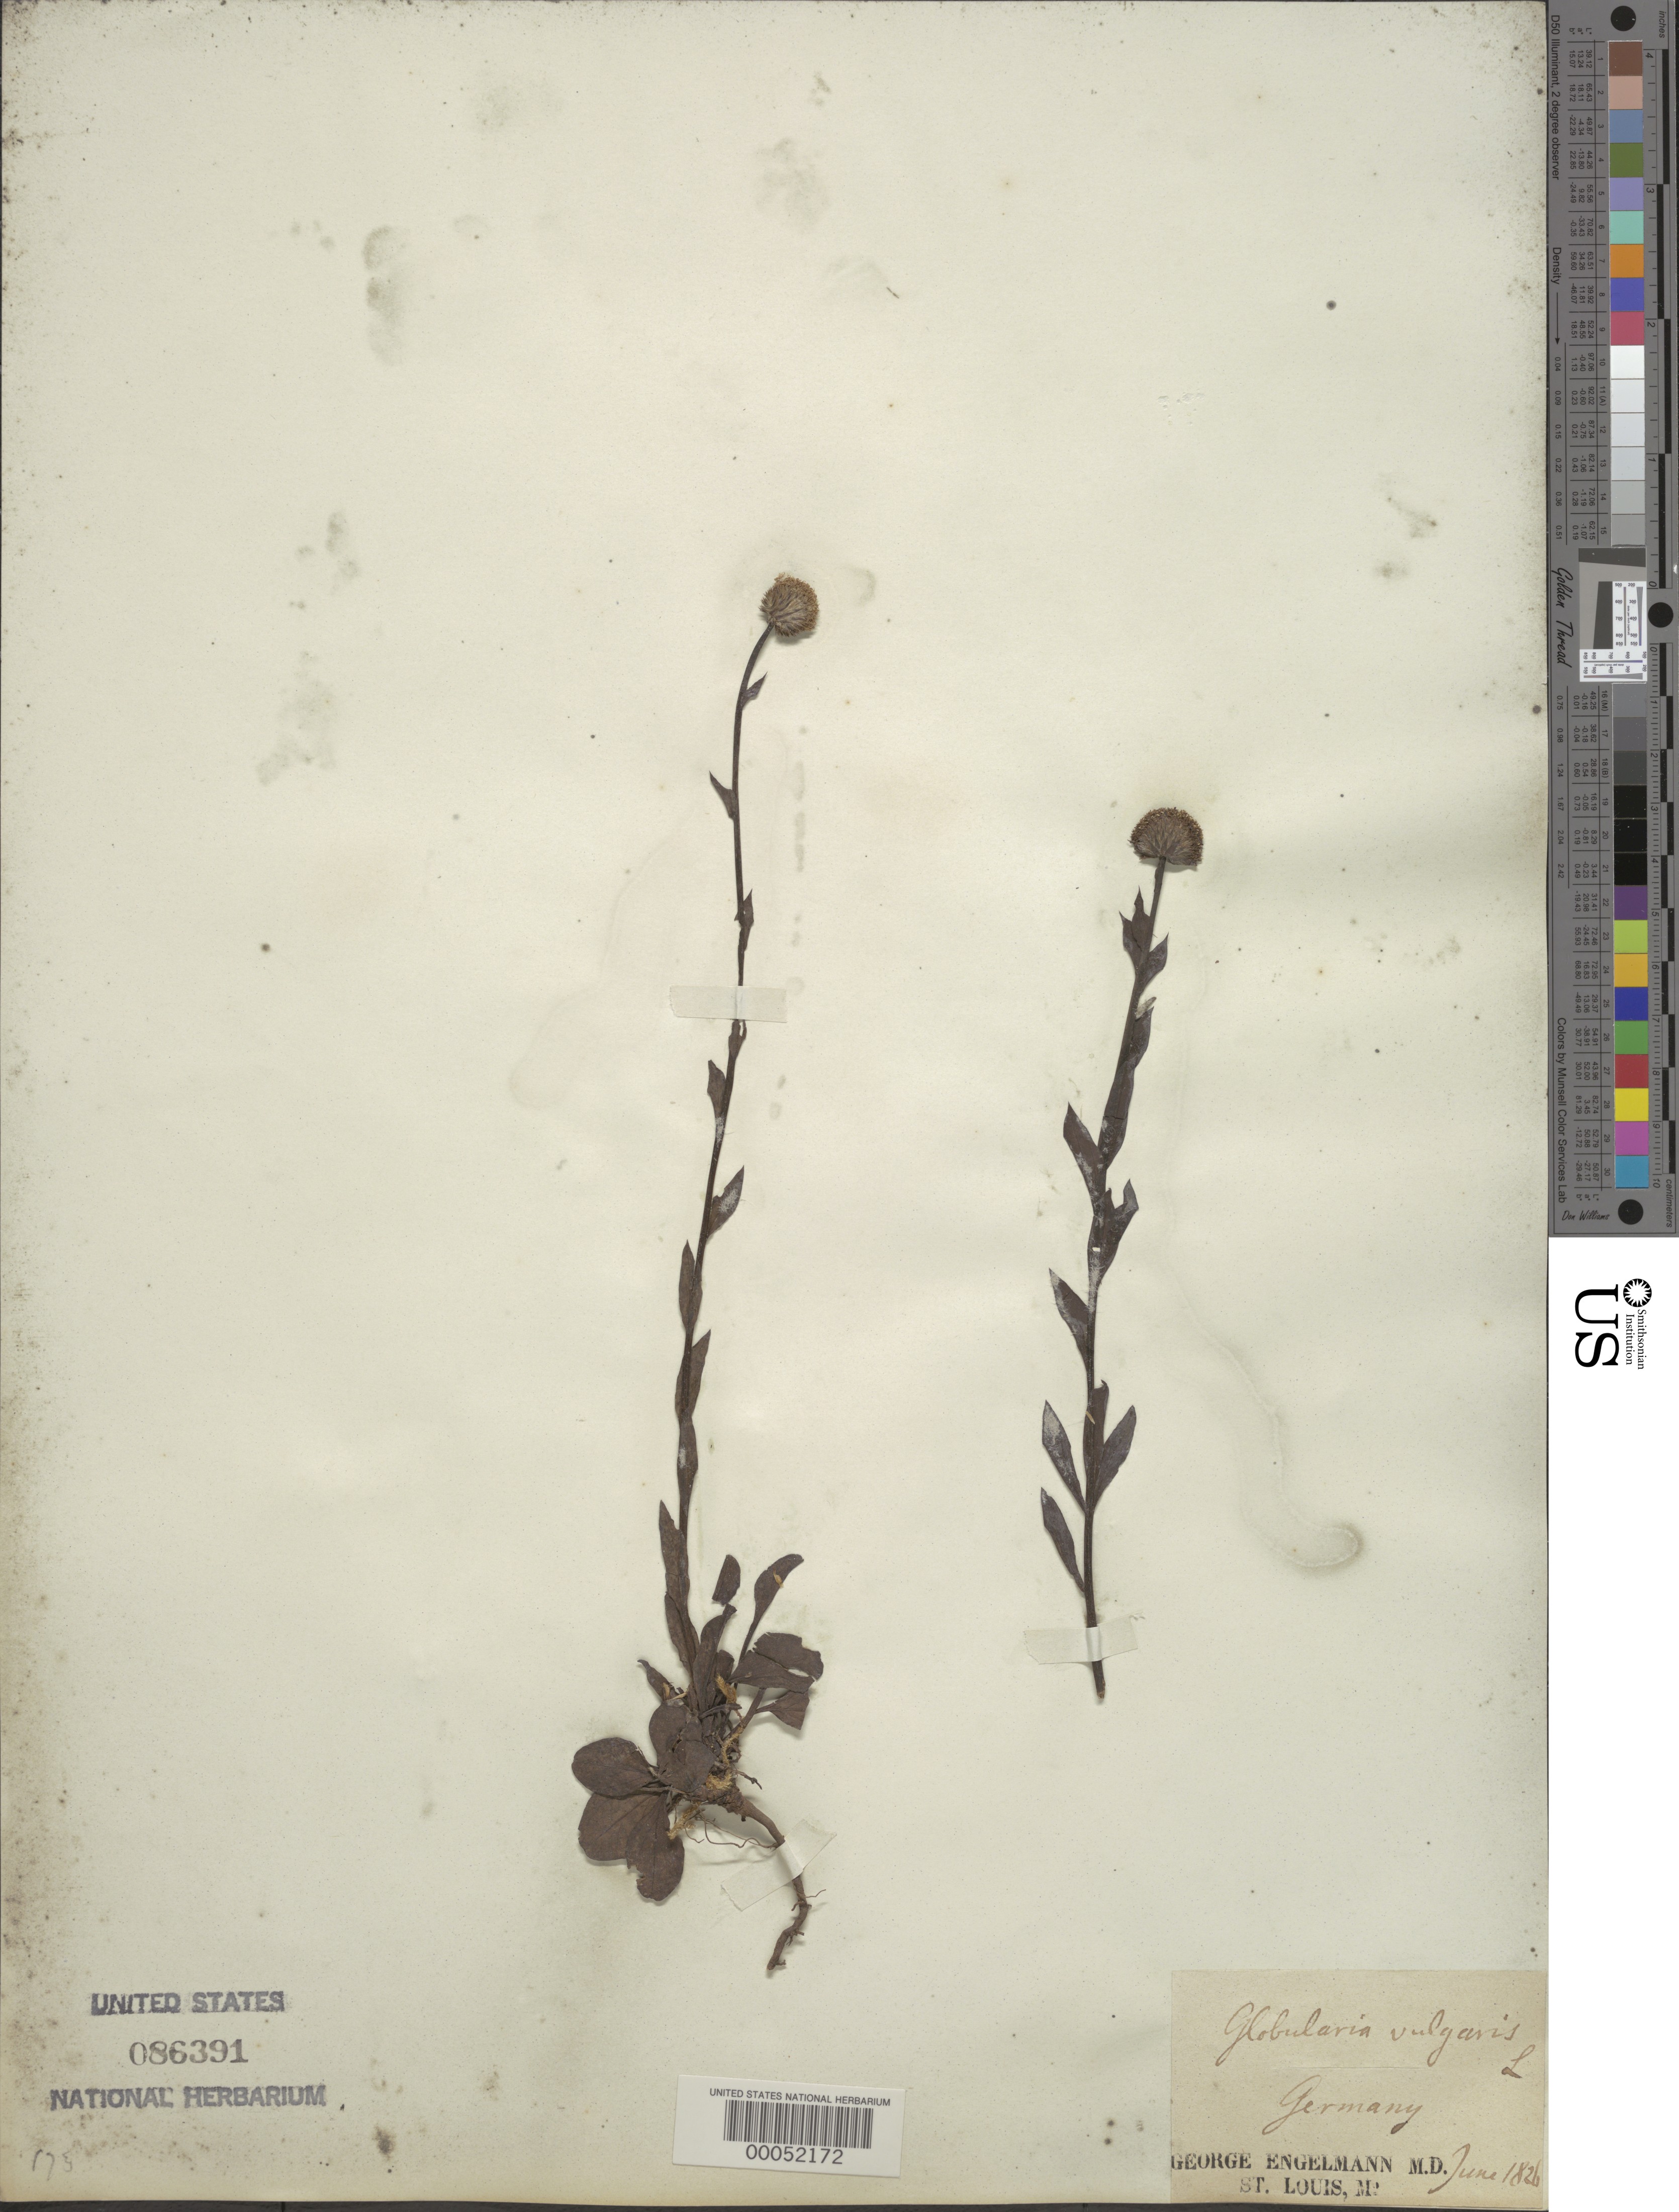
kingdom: Plantae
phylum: Tracheophyta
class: Magnoliopsida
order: Lamiales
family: Plantaginaceae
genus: Globularia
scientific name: Globularia vulgaris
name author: L.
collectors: G. Engelmann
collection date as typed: Jun 1826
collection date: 1826-06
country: Germany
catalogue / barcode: US 86391